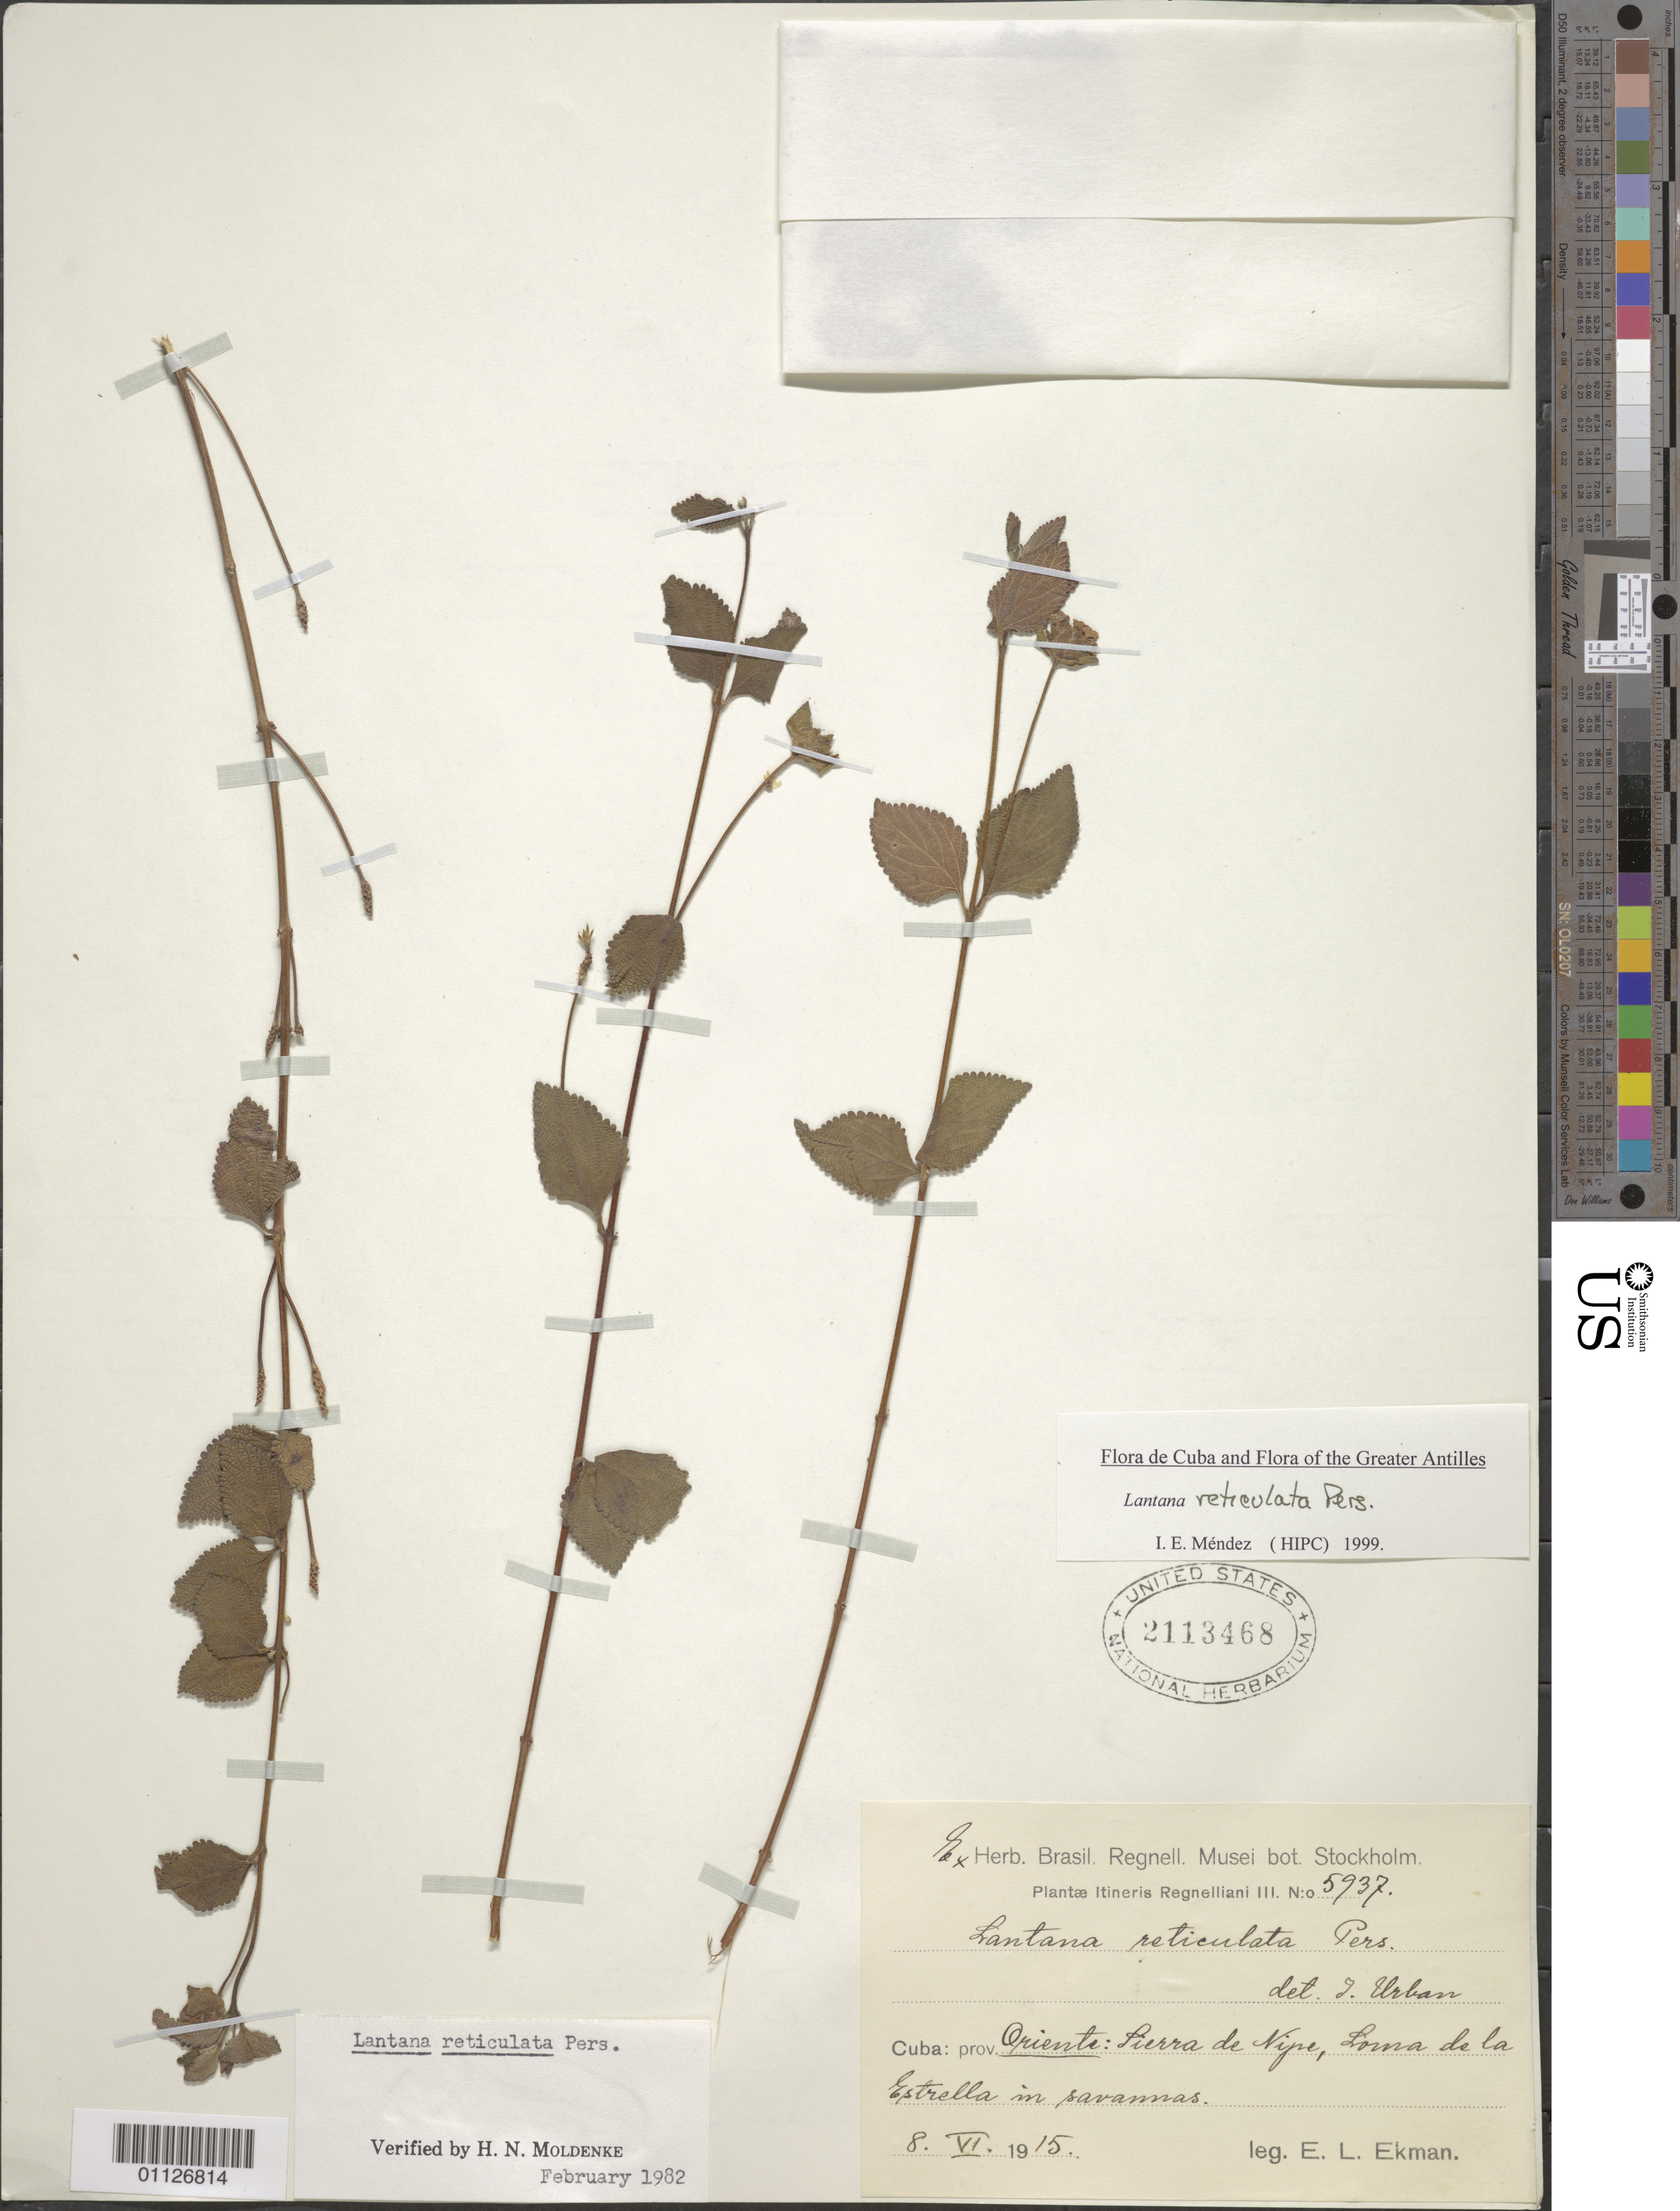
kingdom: Plantae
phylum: Tracheophyta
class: Magnoliopsida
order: Lamiales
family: Verbenaceae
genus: Lantana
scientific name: Lantana reticulata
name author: Pers.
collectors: E. L. Ekman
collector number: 5937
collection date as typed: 08 Jun 1915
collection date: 1915-06-08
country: Cuba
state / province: Holguín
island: Cuba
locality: Sierra de Nipe, Loma de la Estrella in savannas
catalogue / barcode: US 2113468